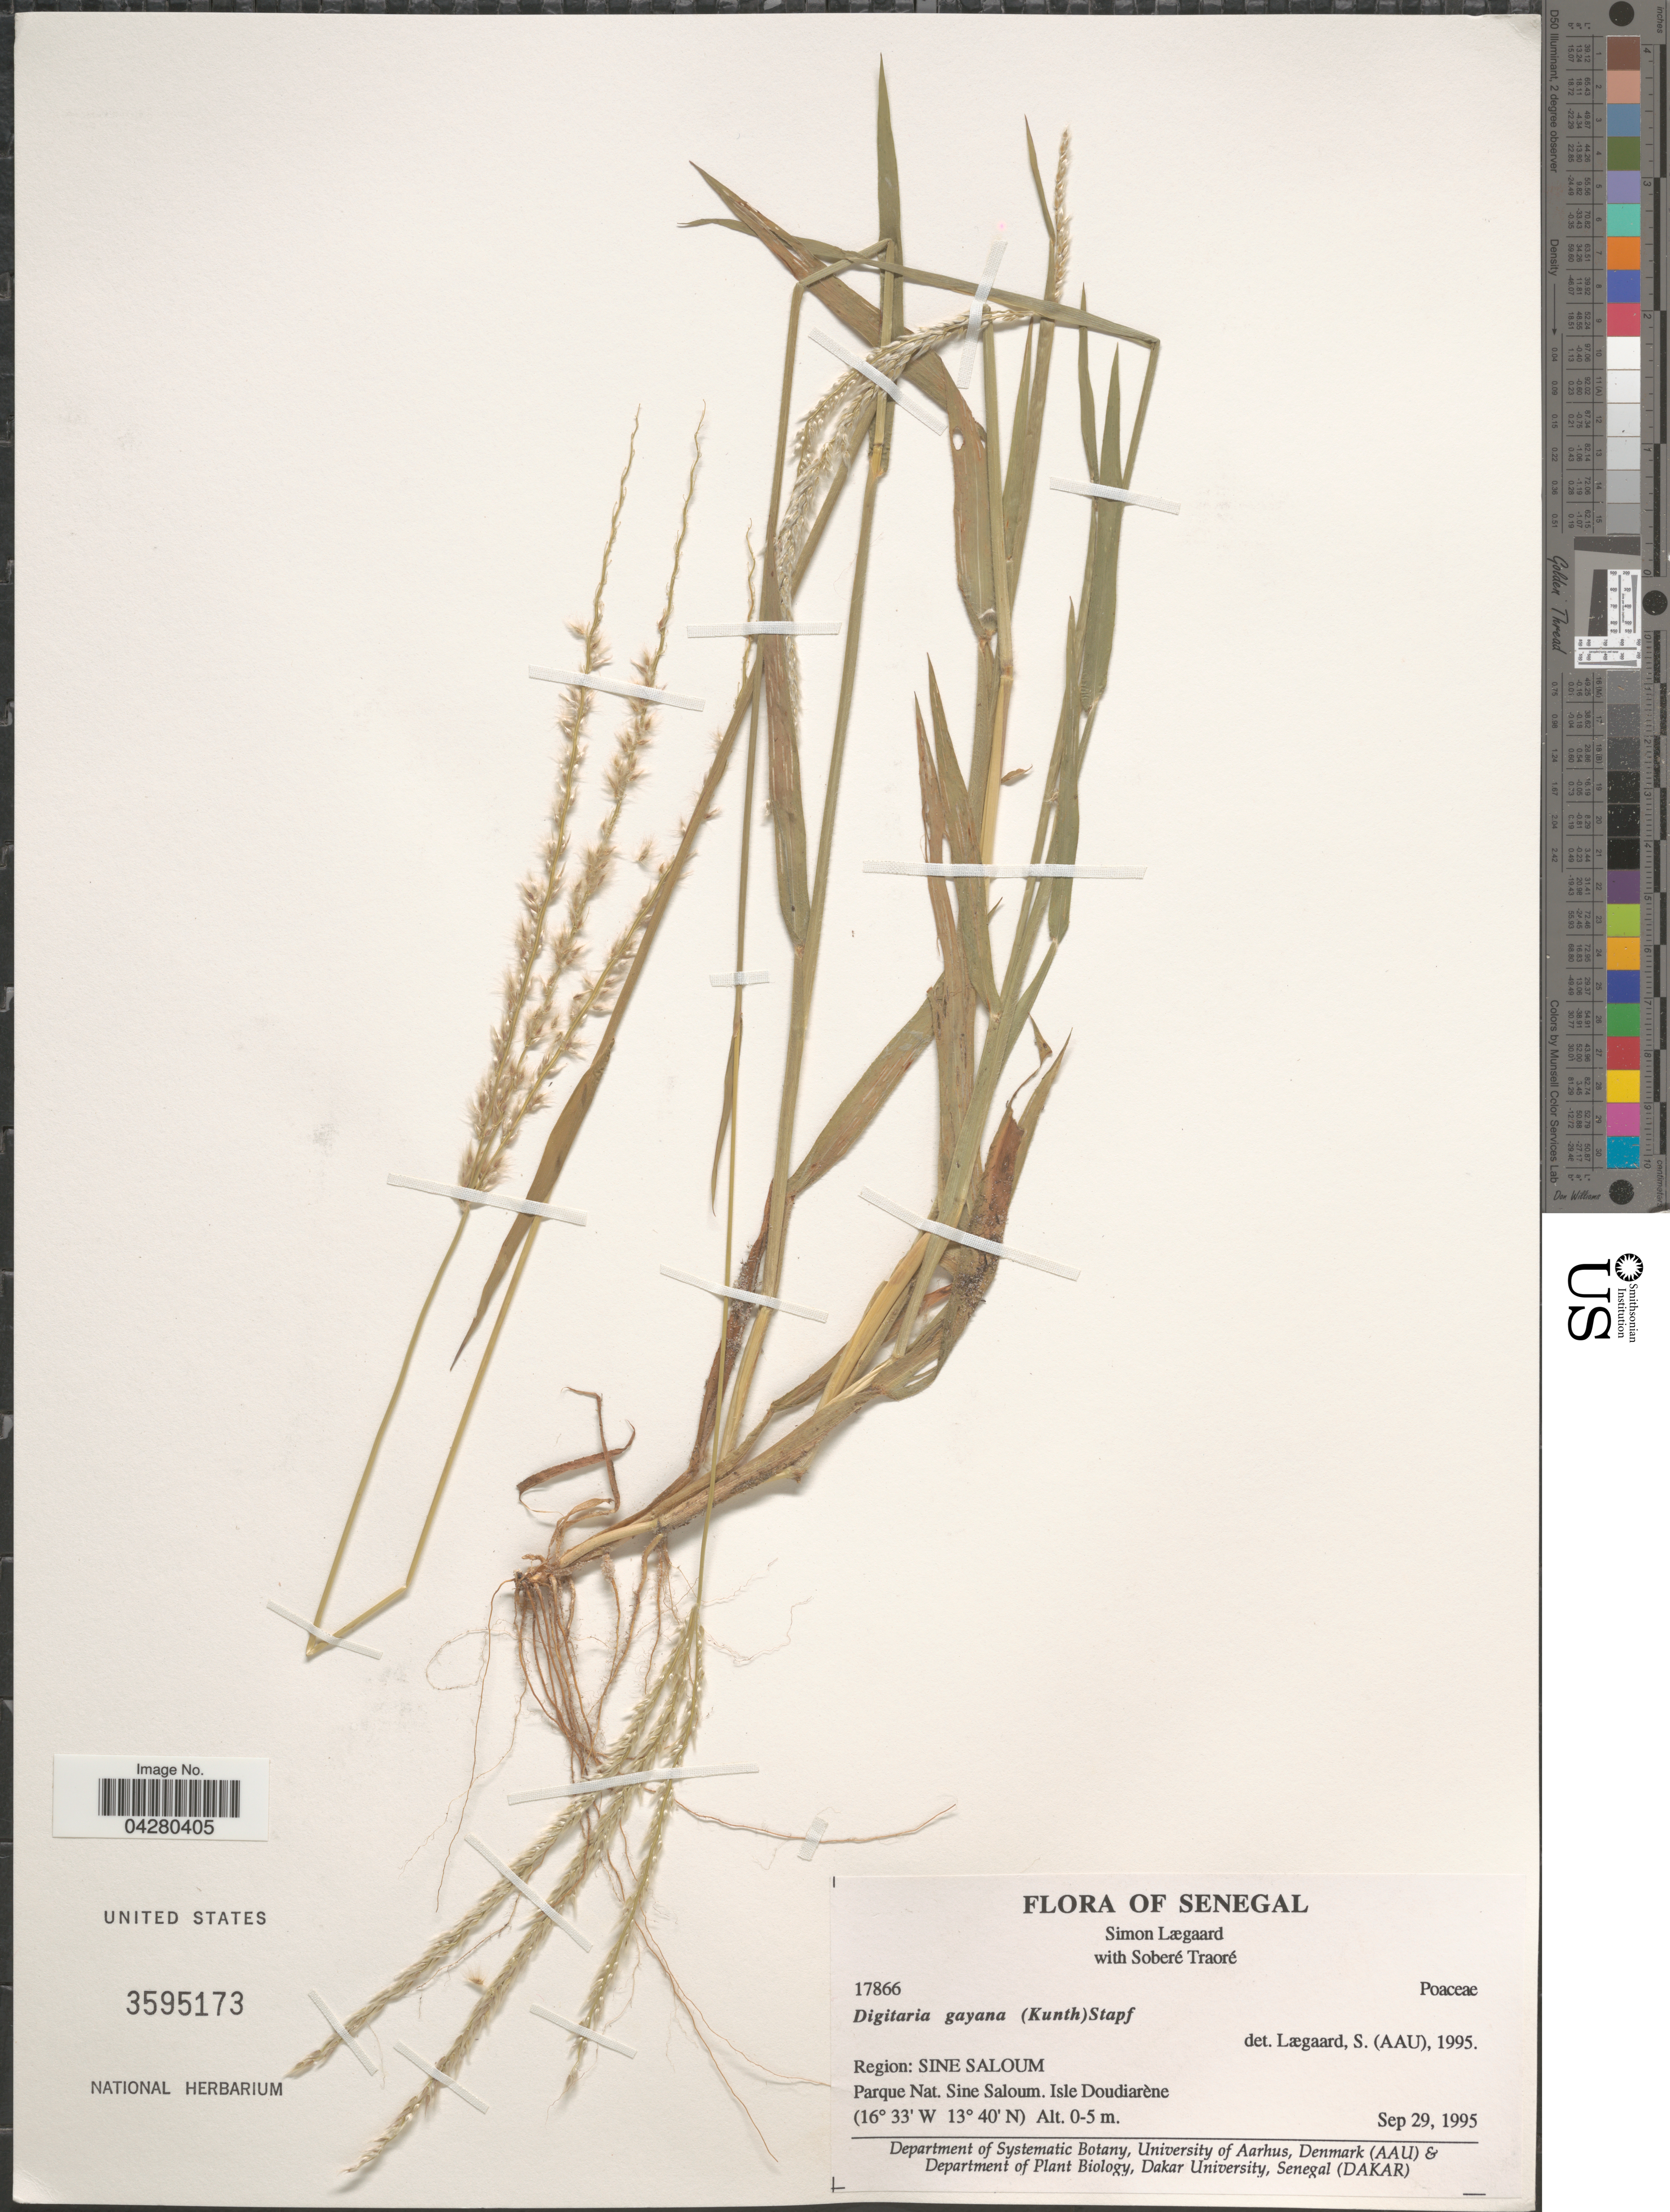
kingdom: Plantae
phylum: Tracheophyta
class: Liliopsida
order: Poales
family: Poaceae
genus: Digitaria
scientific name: Digitaria gayana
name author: (Kunth) Stapf ex A. Chev.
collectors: S. Lægaard & S. Traore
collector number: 17866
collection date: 1995-09-29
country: Senegal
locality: Region: Sine Saloum. Parque Nat. Sine Saloum. Isle Doudiarène.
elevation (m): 0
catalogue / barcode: US 3595173